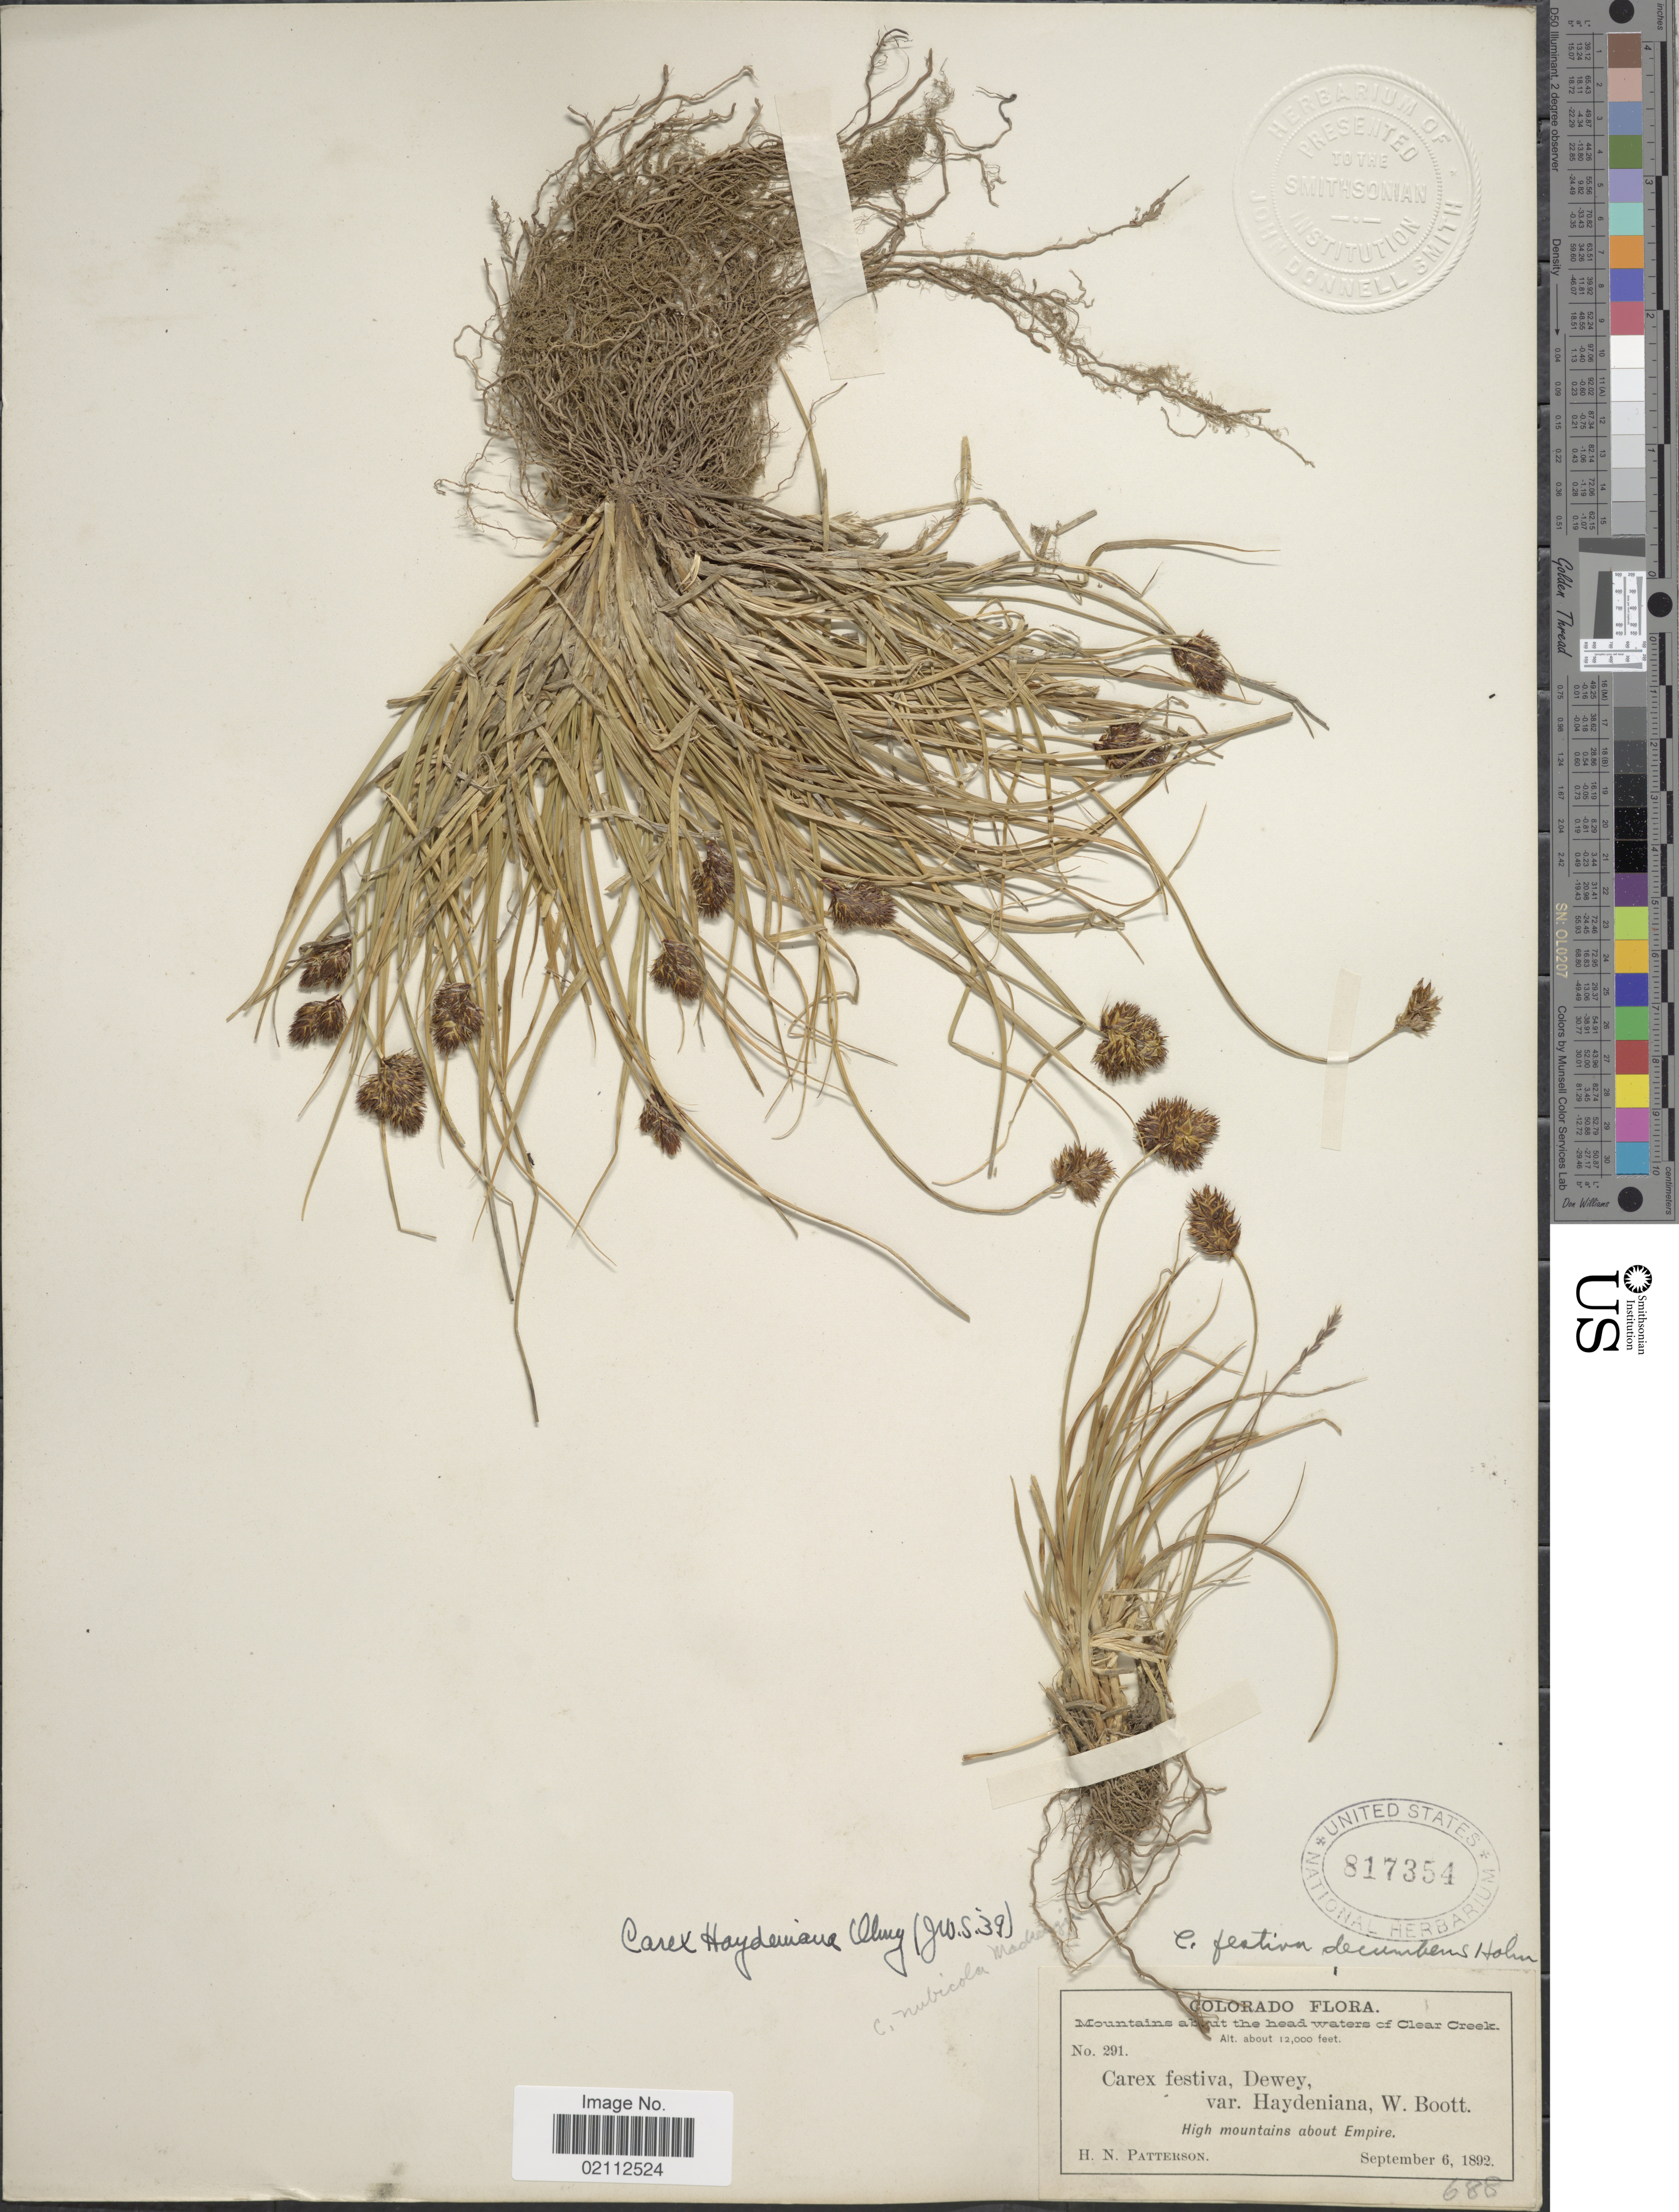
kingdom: Plantae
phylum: Tracheophyta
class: Liliopsida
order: Poales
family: Cyperaceae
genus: Carex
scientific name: Carex haydeniana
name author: Olney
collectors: H. N. Patterson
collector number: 291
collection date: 1892-09-06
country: United States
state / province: Colorado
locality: Mountains about the head waters of Clear Creek, High mountains about Empire.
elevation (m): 3658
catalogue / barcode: US 817354